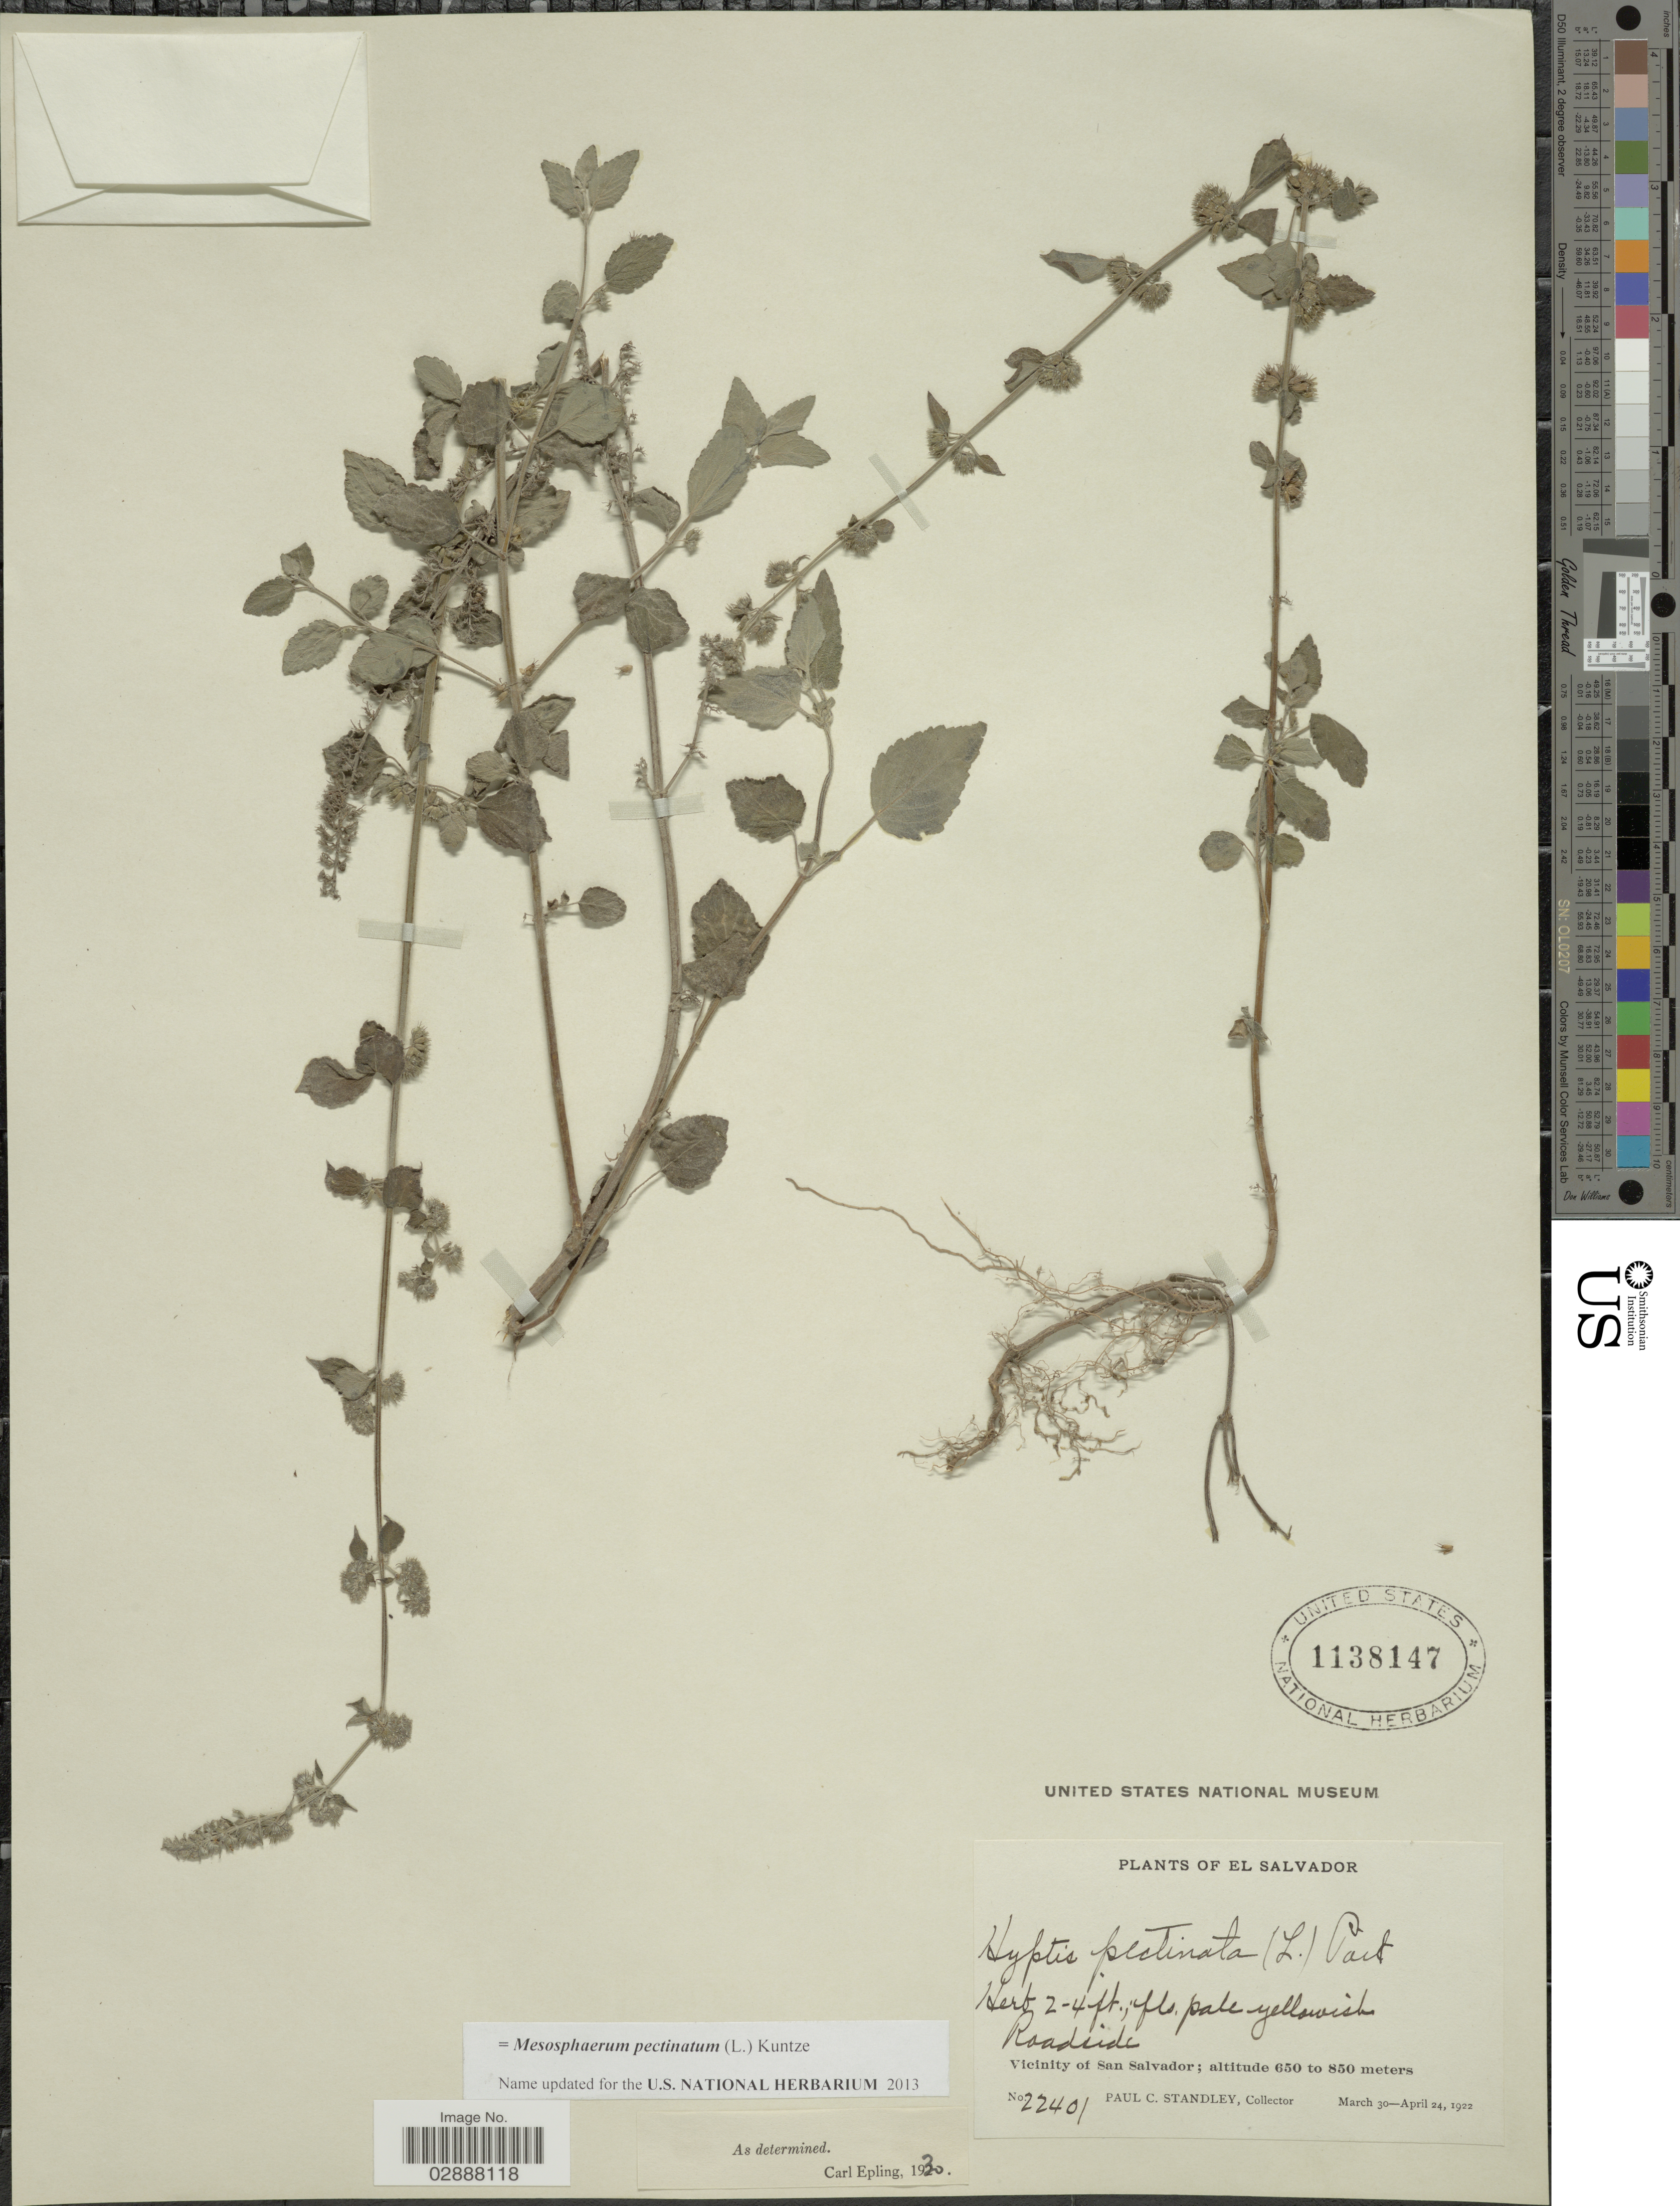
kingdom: Plantae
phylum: Tracheophyta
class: Magnoliopsida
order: Lamiales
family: Lamiaceae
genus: Mesosphaerum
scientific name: Mesosphaerum pectinatum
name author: (L.) Kuntze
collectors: P. C. Standley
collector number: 22401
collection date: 1922-03-30/1922-04-24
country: El Salvador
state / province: San Salvador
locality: Vicinity of San Salvador.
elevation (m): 650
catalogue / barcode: US 1138147